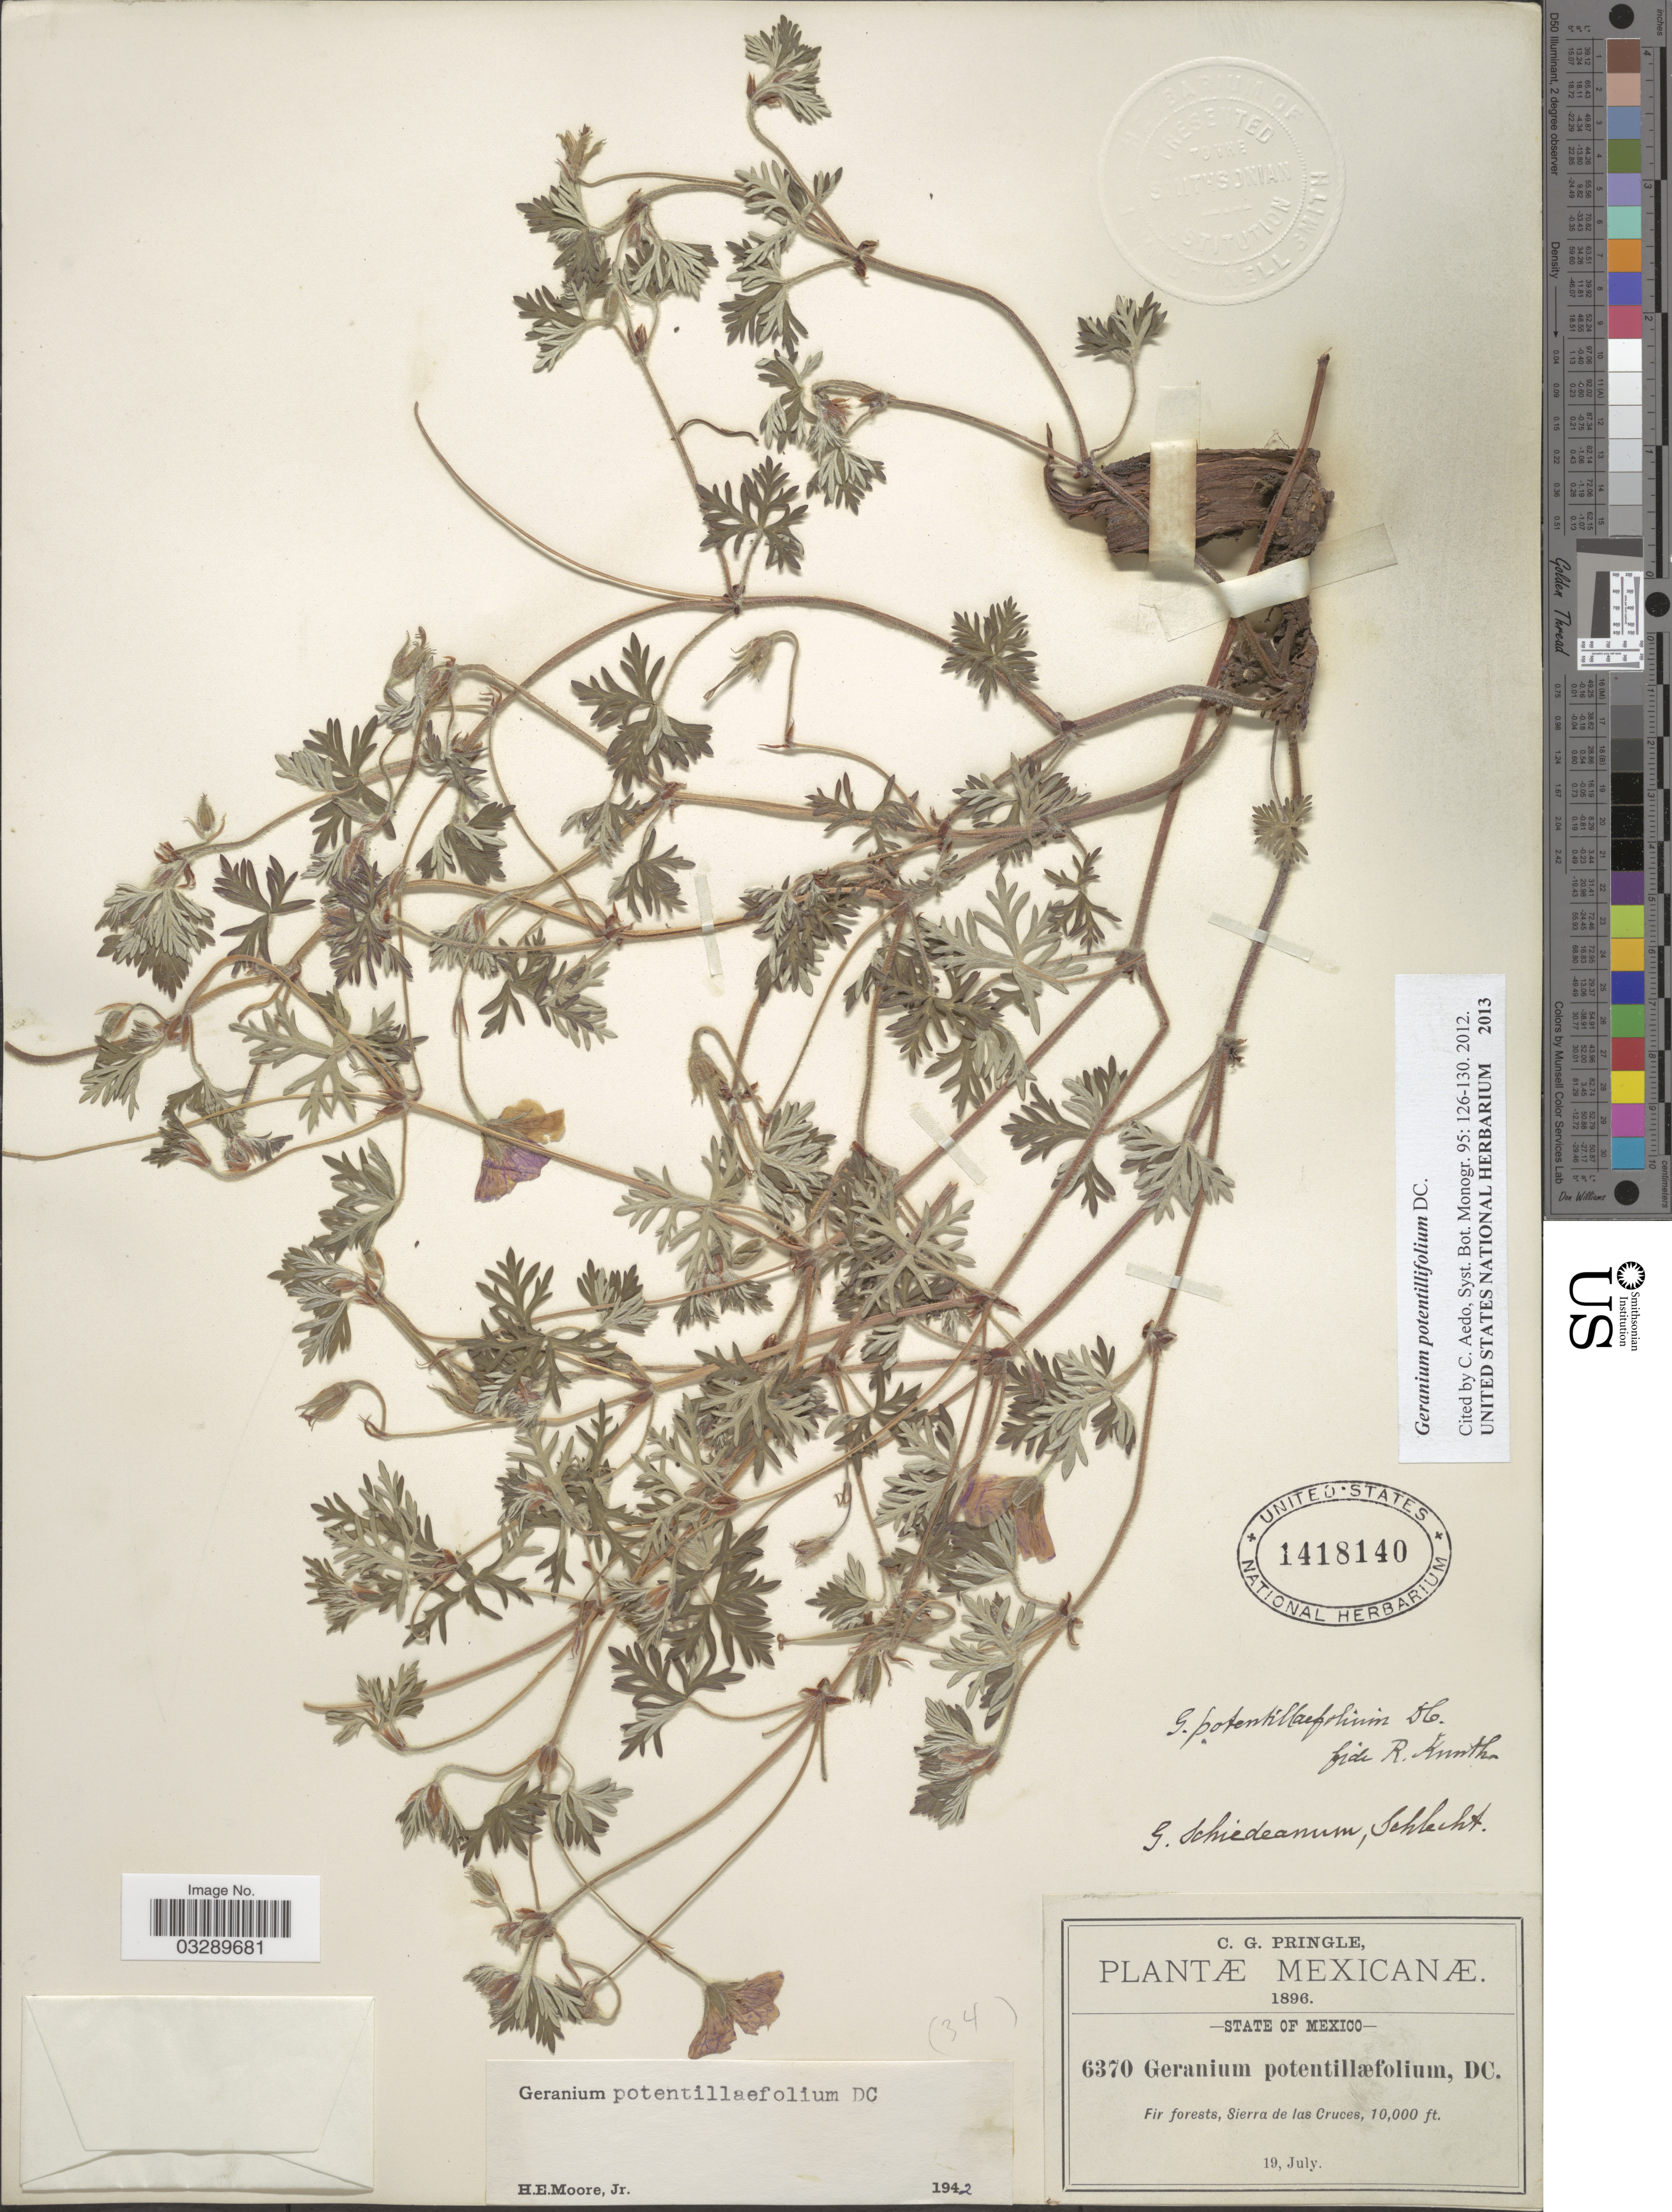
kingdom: Plantae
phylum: Tracheophyta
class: Magnoliopsida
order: Geraniales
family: Geraniaceae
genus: Geranium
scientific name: Geranium pontentillifolium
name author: DC.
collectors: C. G. Pringle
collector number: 6370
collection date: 1896-07-19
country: Mexico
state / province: México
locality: Fir forests, Sierra de las Cruces.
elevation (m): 3048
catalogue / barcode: US 1418140